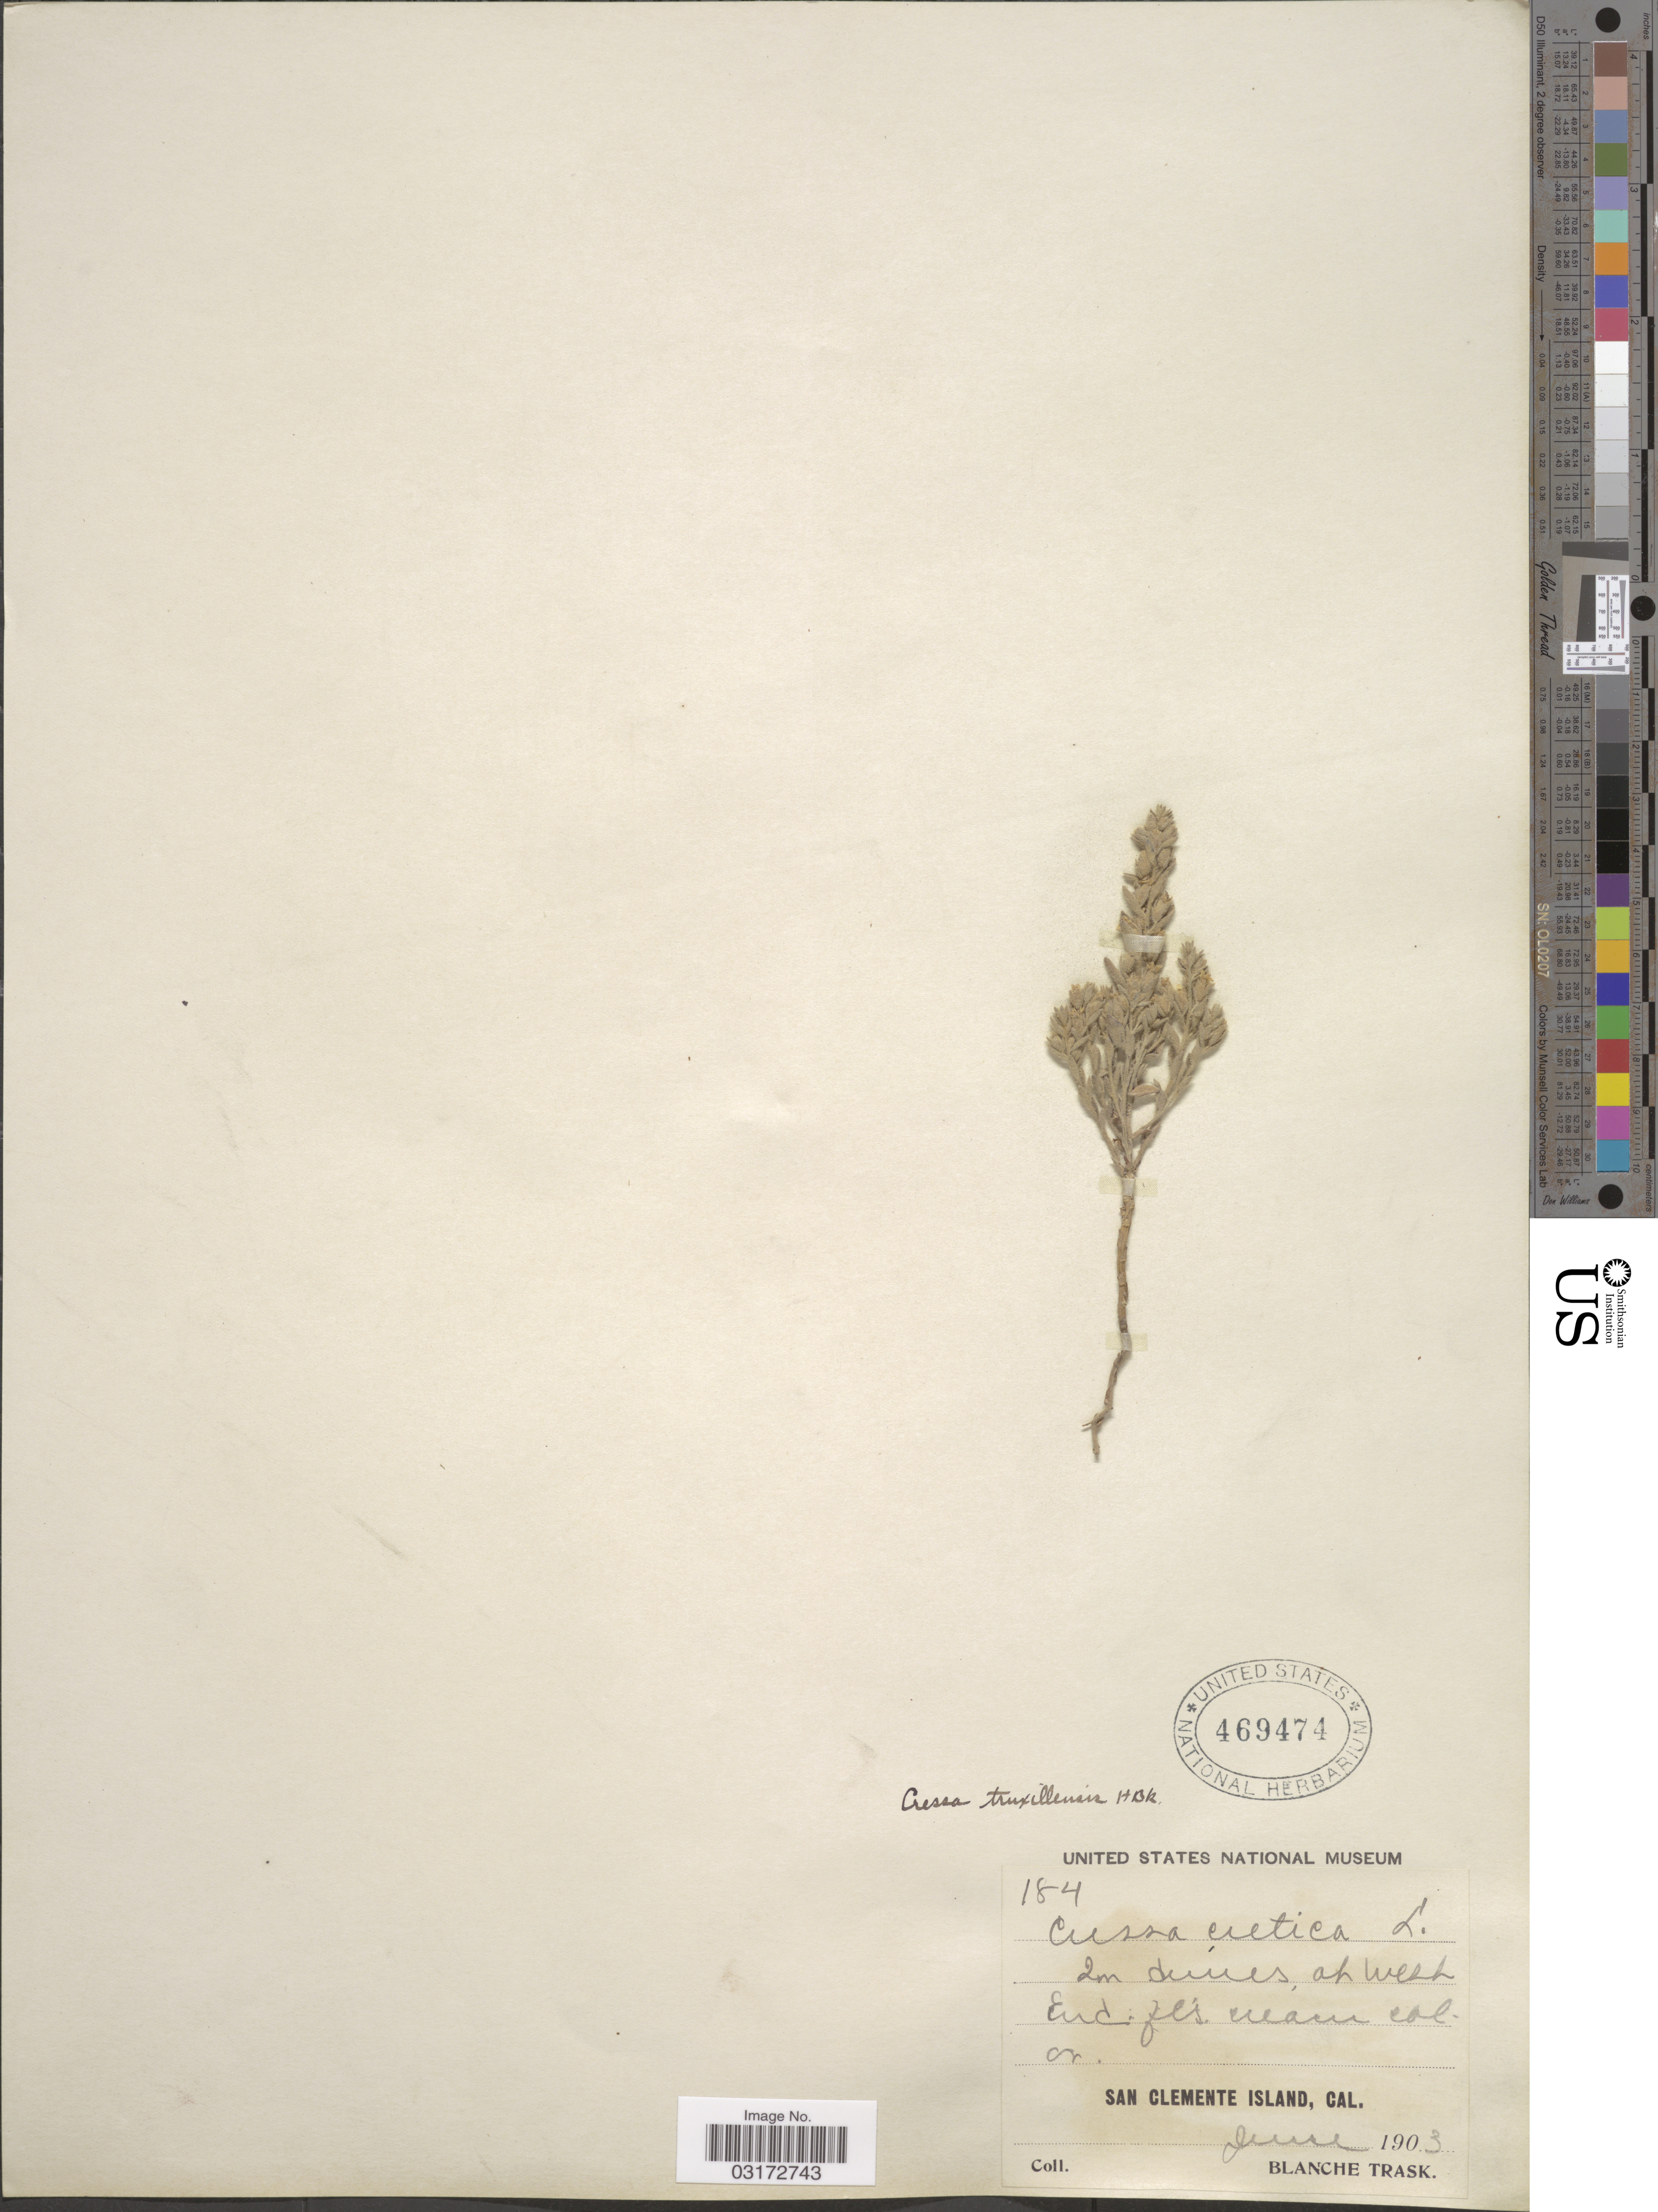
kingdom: Plantae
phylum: Tracheophyta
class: Magnoliopsida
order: Solanales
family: Convolvulaceae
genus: Cressa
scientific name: Cressa truxillensis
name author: Kunth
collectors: B. Trask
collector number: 184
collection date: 1903-06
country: United States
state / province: California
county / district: Los Angeles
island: San Clemente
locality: San Clemente Island, Cal.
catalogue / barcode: US 469474